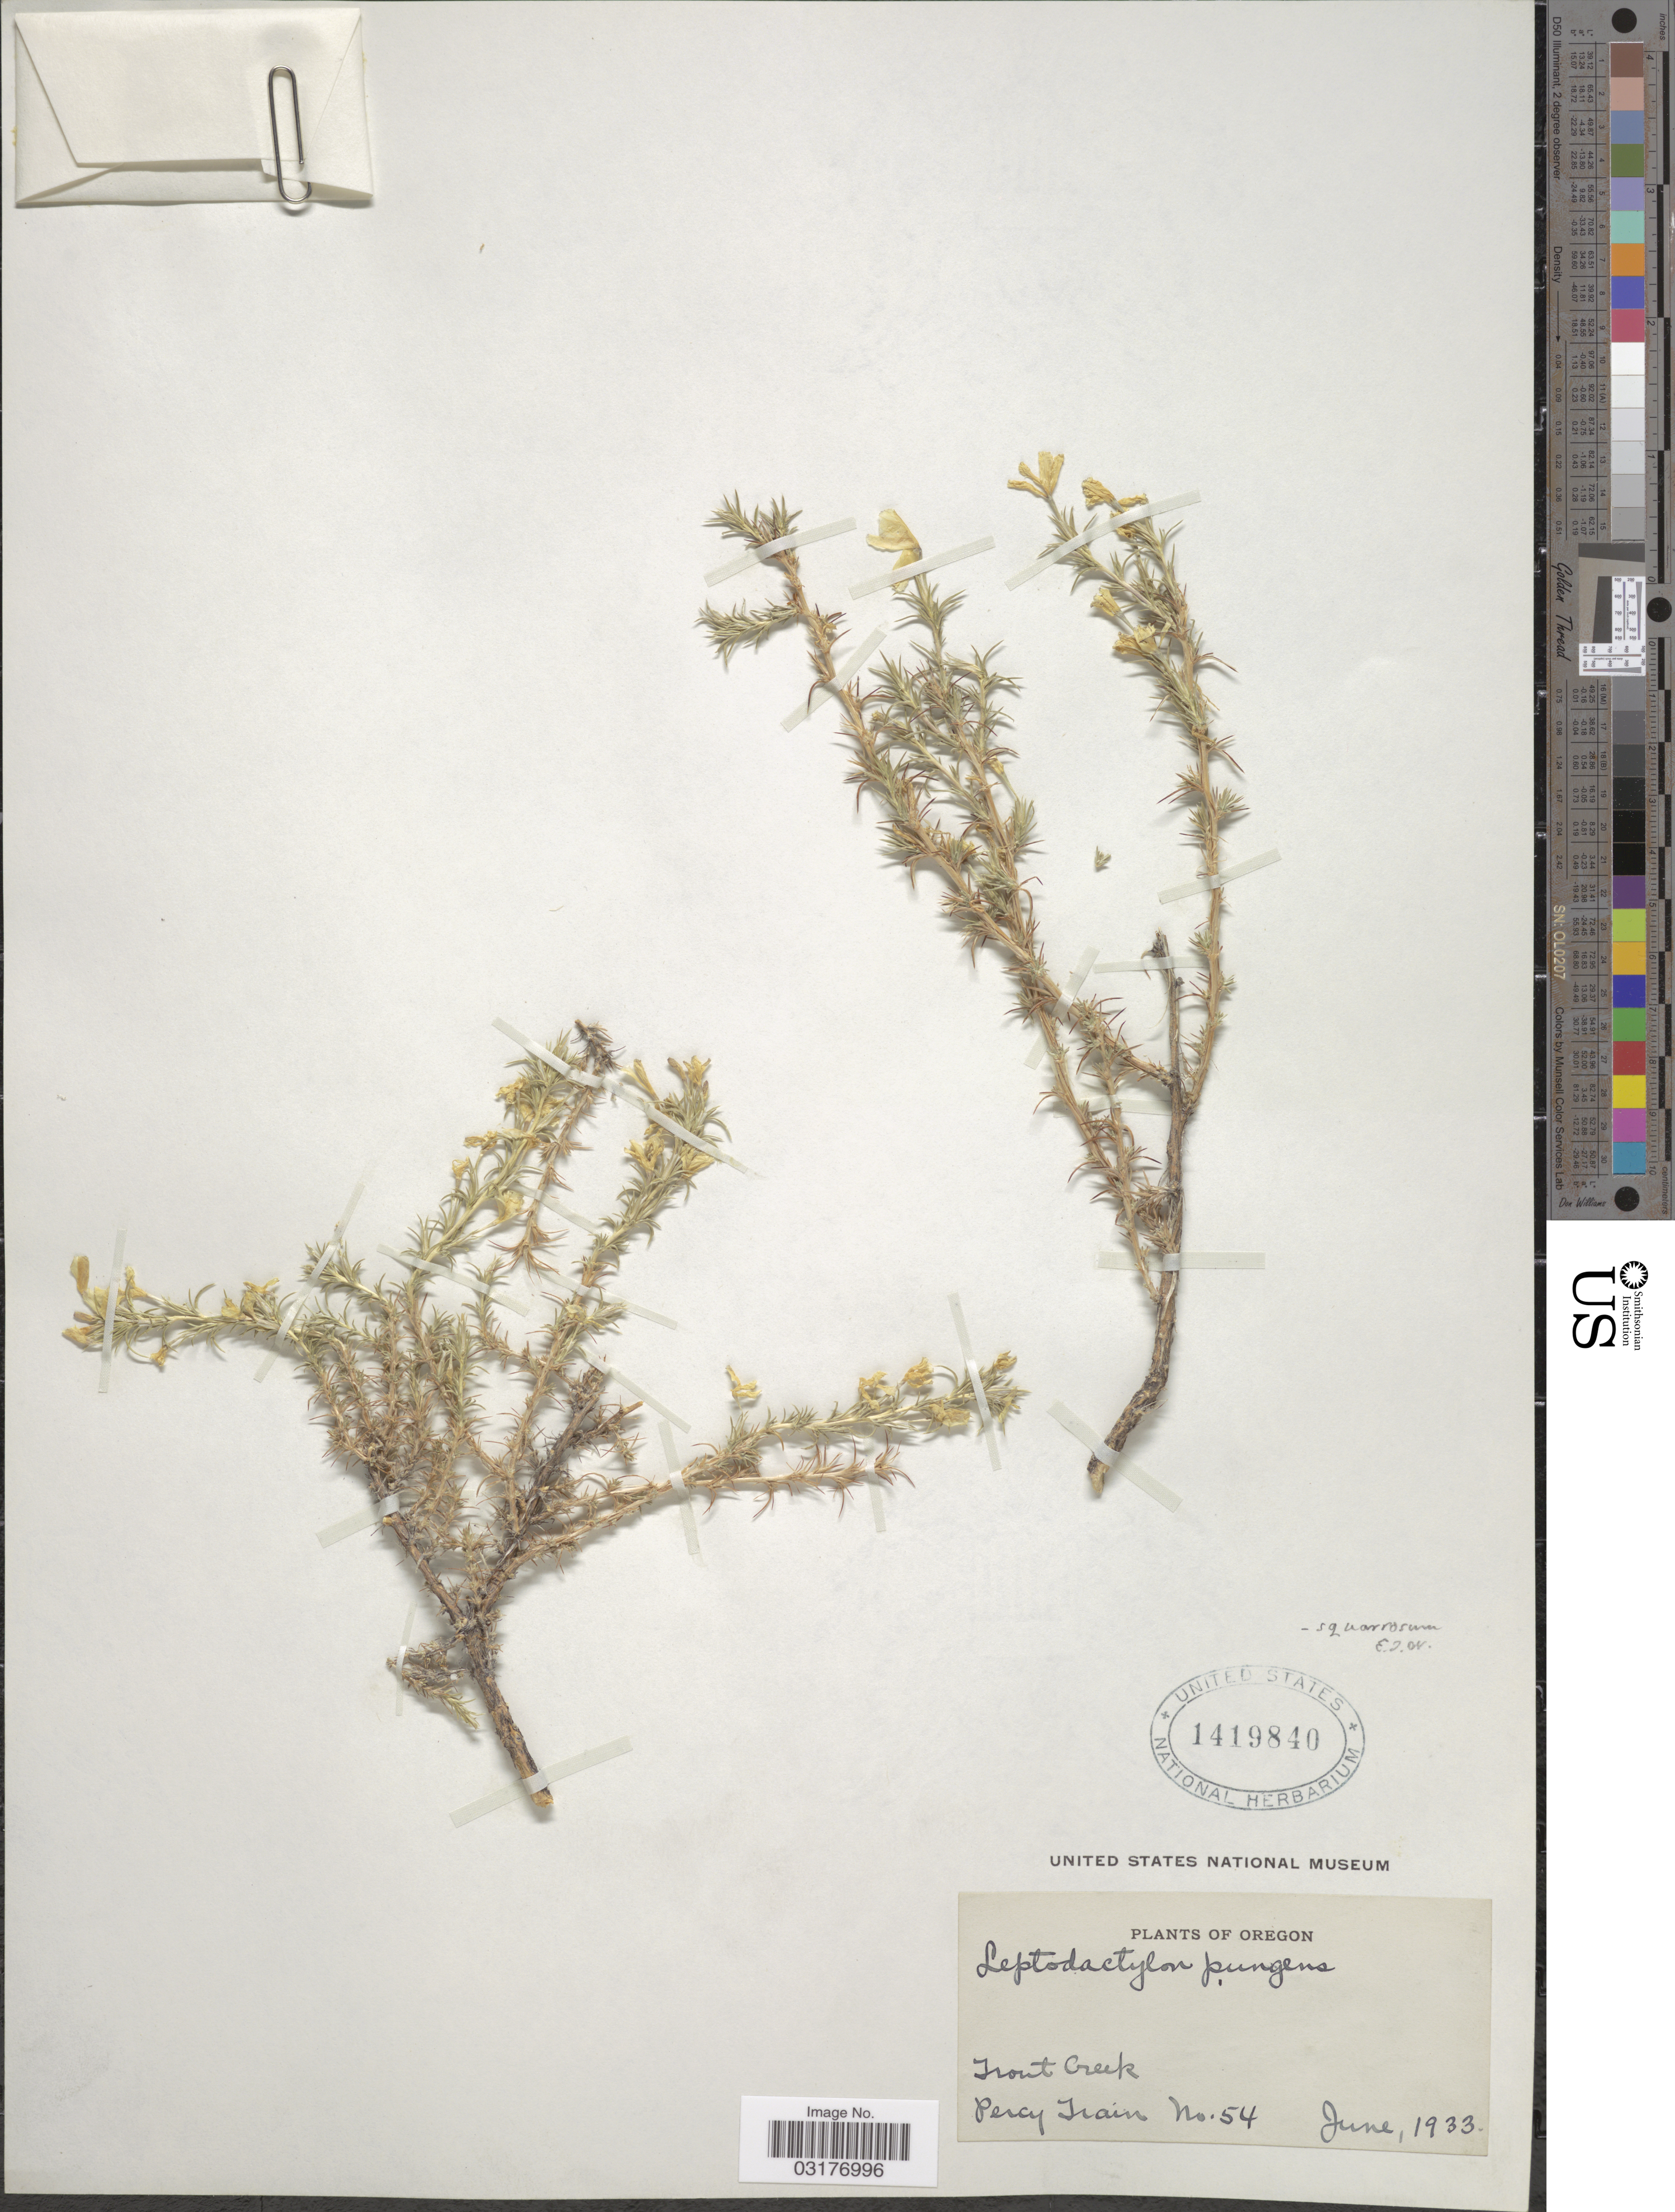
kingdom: Plantae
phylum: Tracheophyta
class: Magnoliopsida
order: Ericales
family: Polemoniaceae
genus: Leptodactylon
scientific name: Leptodactylon pungens var. squarrosum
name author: (Tidestr.) A. Gray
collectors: P. Train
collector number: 54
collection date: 1933-06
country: United States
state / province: Oregon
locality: Trout Creek.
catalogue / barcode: US 1419840